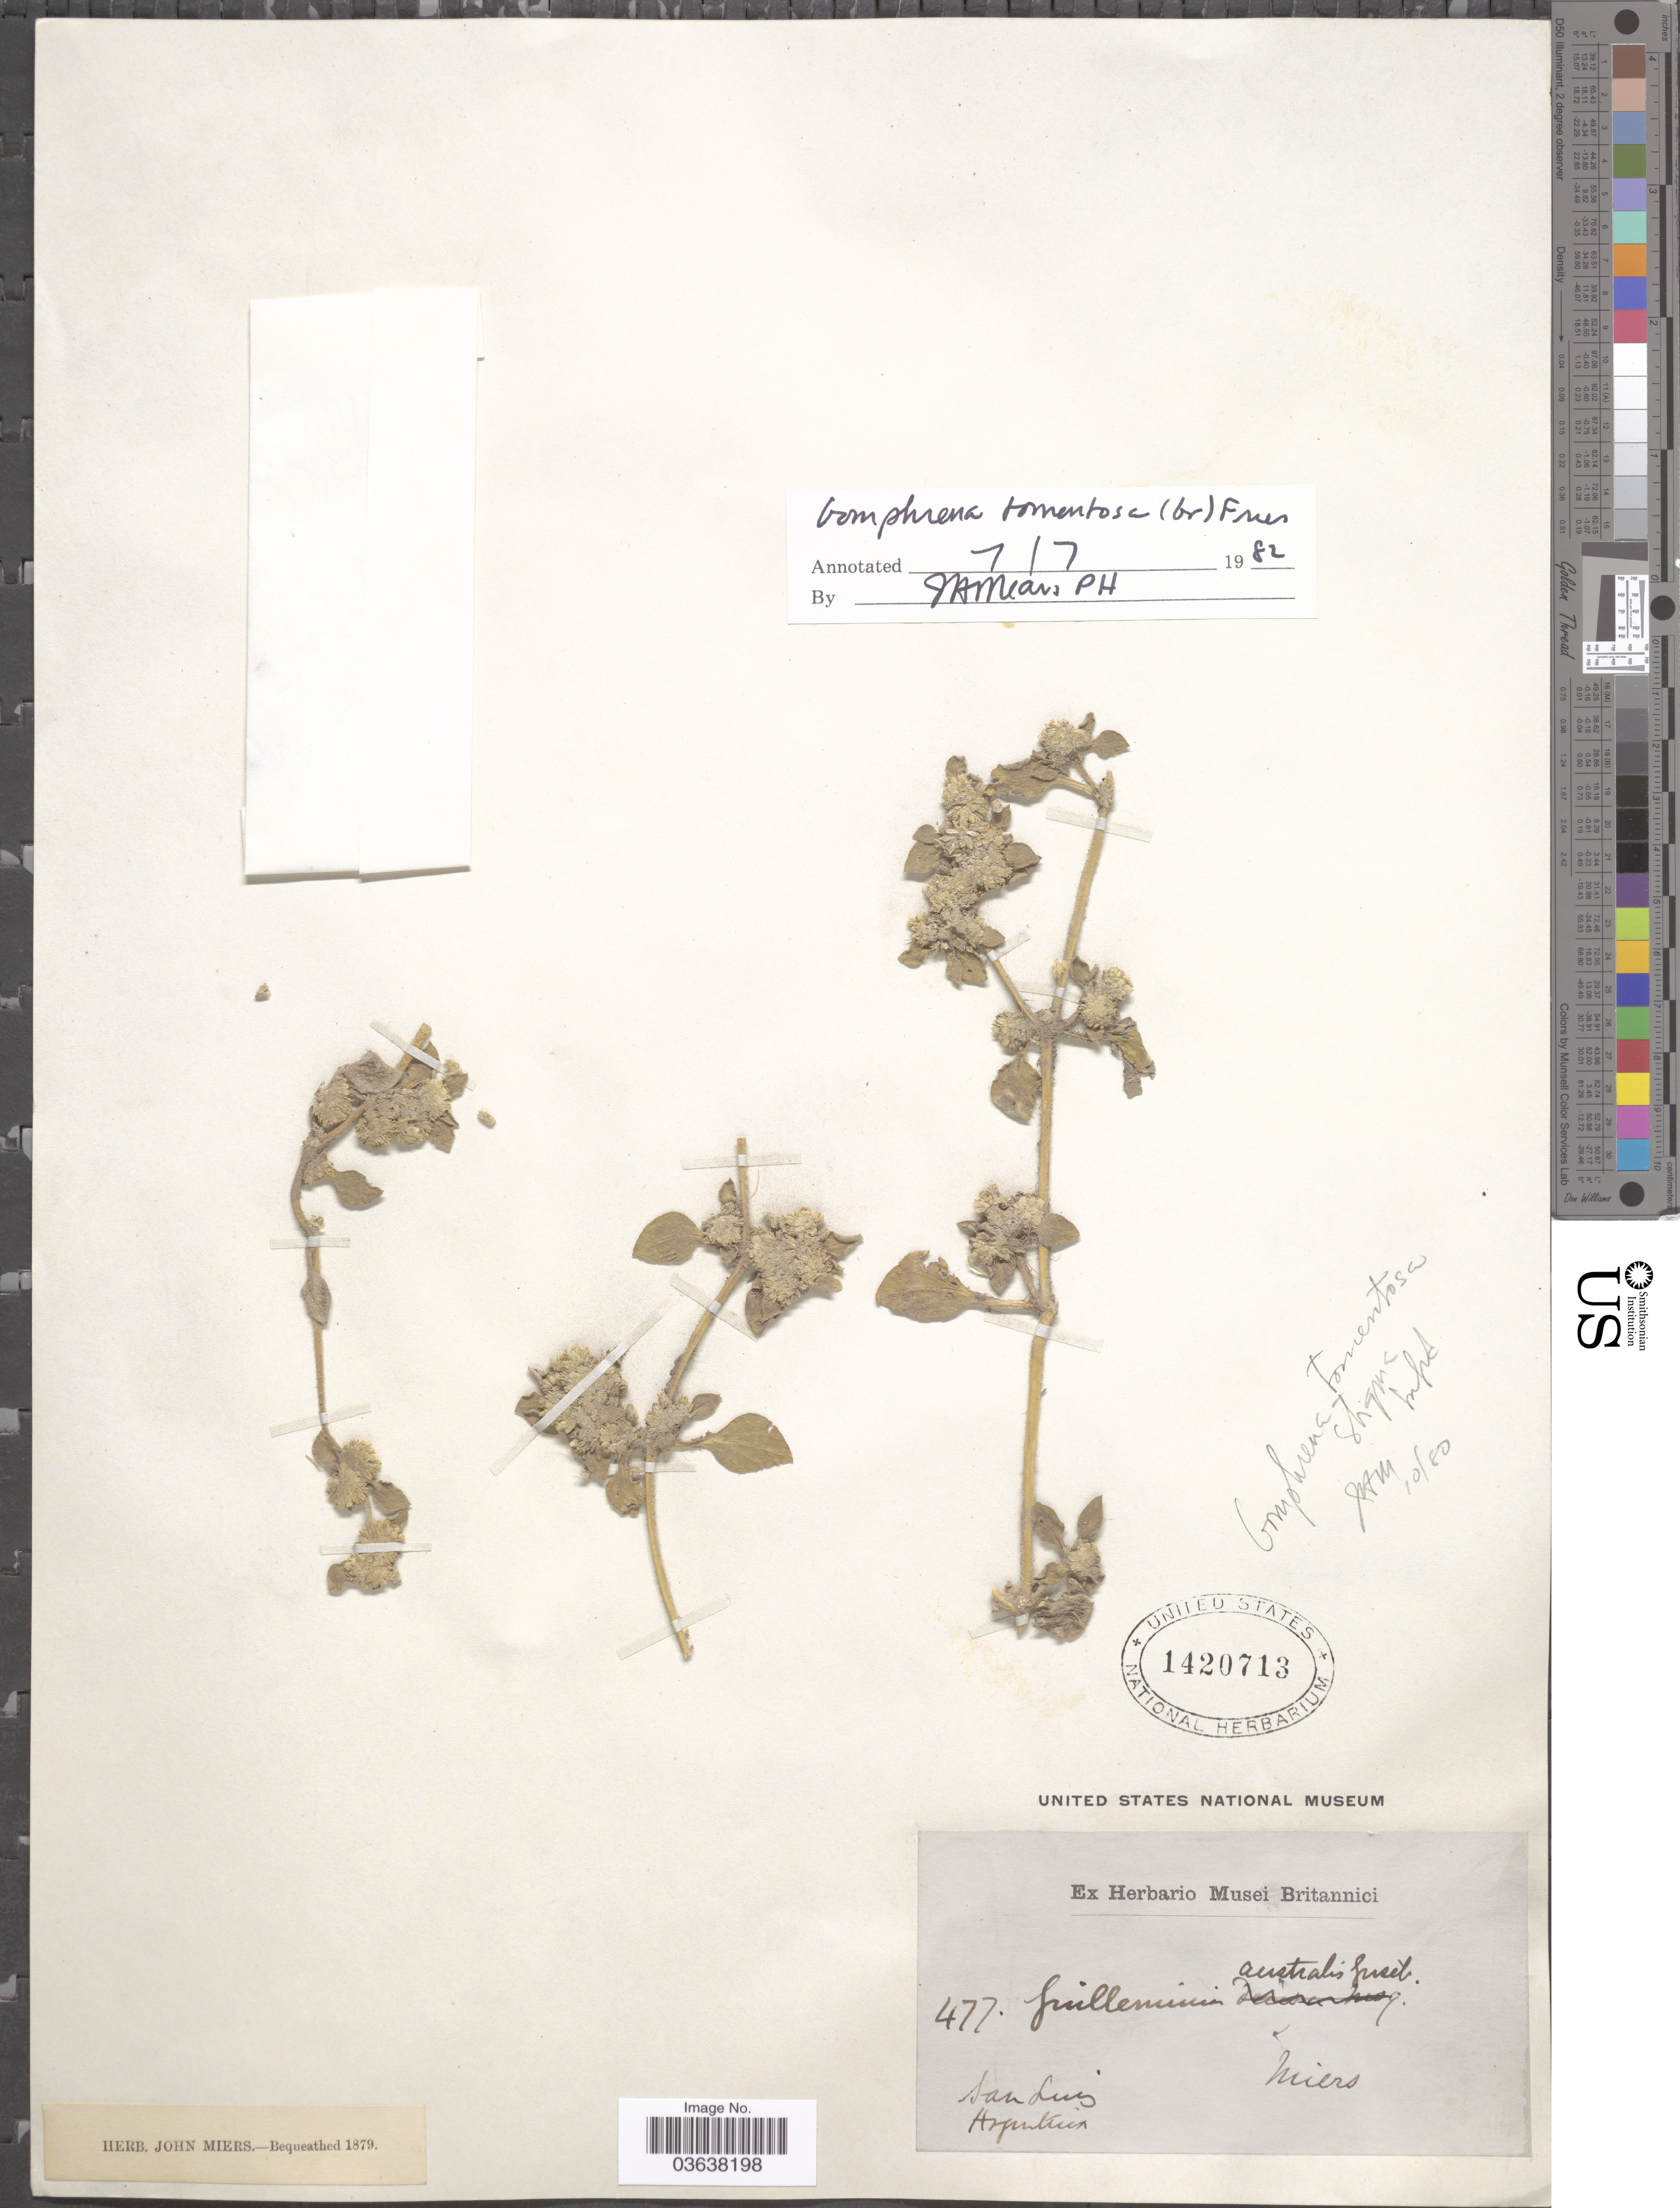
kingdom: Plantae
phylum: Tracheophyta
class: Magnoliopsida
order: Caryophyllales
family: Amaranthaceae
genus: Gomphrena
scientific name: Gomphrena tomentosa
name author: (Griseb.) R.E. Fr.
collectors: Miers, --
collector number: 477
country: Argentina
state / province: San Luis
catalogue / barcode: US 1420713